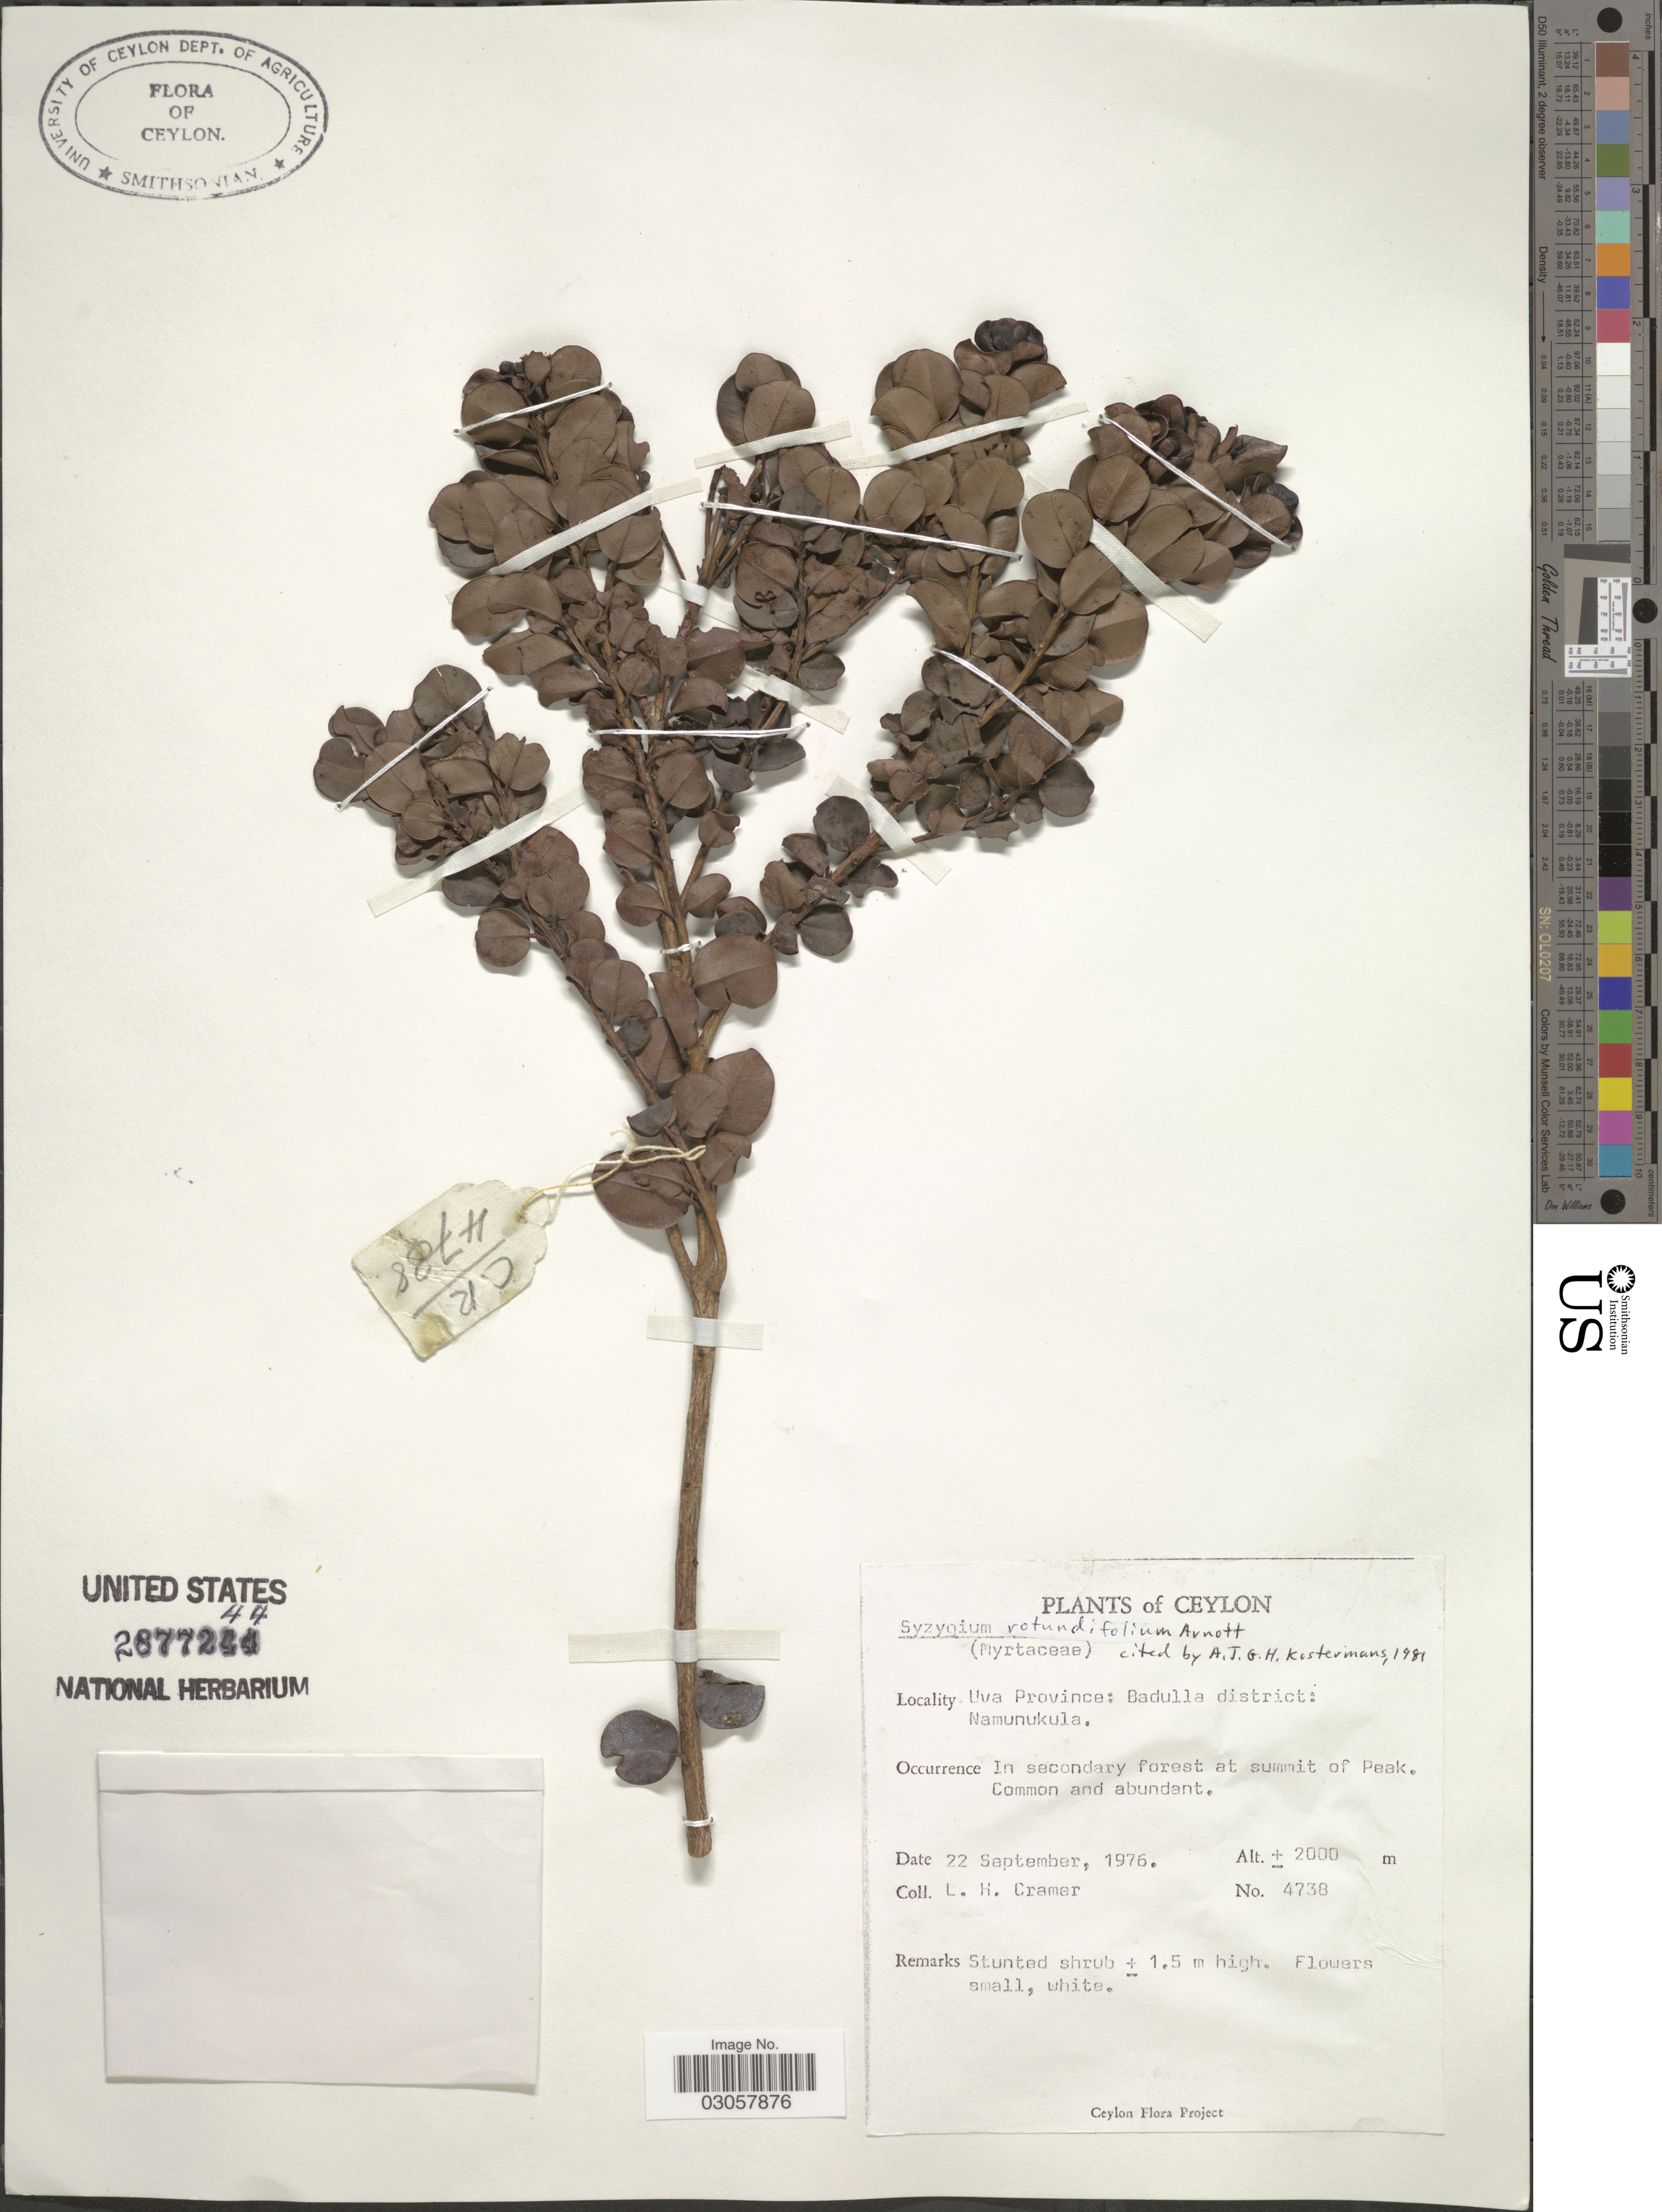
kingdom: Plantae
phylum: Tracheophyta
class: Magnoliopsida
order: Myrtales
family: Myrtaceae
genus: Syzygium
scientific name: Syzygium rotundifolium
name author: Arn.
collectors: L. H. Cramer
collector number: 4738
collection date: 1976-09-22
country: Sri Lanka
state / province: Uva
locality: Ceylon. Badulla district: Namunukula. In secondary forest at summit of Peak.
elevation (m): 2000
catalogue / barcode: US 2877244